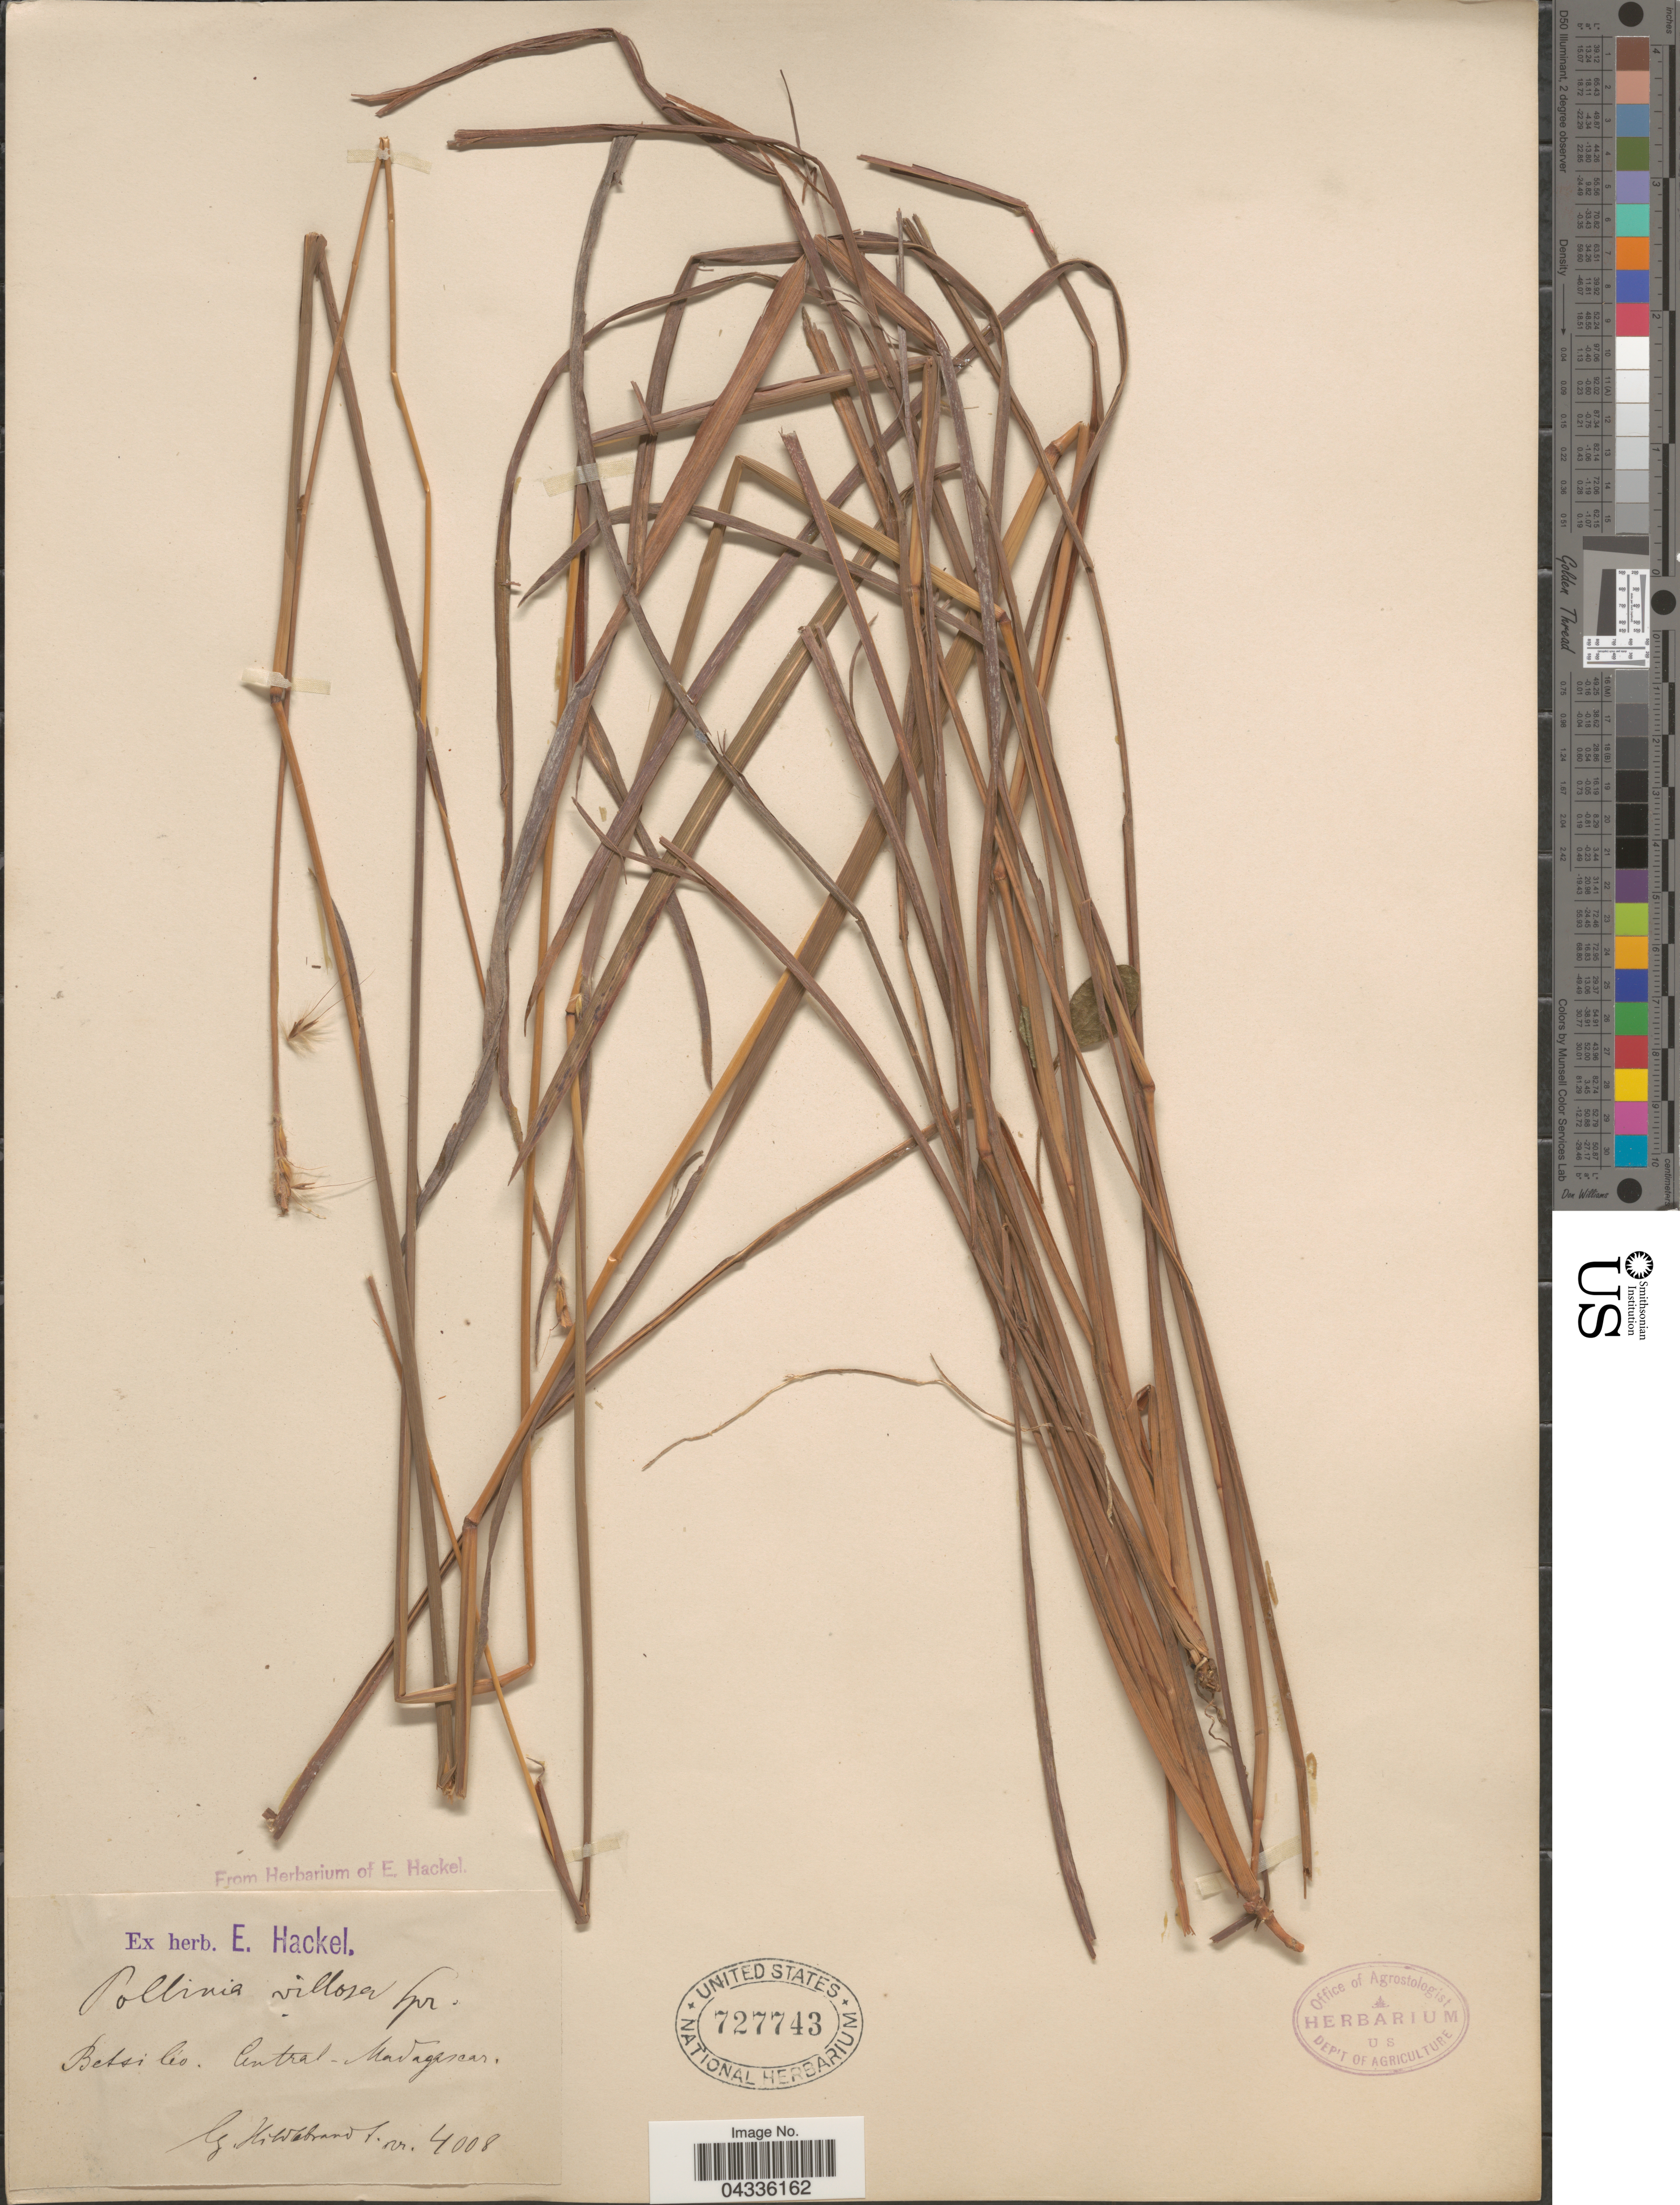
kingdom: Plantae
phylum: Tracheophyta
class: Liliopsida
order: Poales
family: Poaceae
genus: Eulalia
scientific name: Eulalia villosa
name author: (Thunb.) Nees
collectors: J. Hildebrandt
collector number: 4008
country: Madagascar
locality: Betsi Co. Central Madagascar.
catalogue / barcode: US 727743